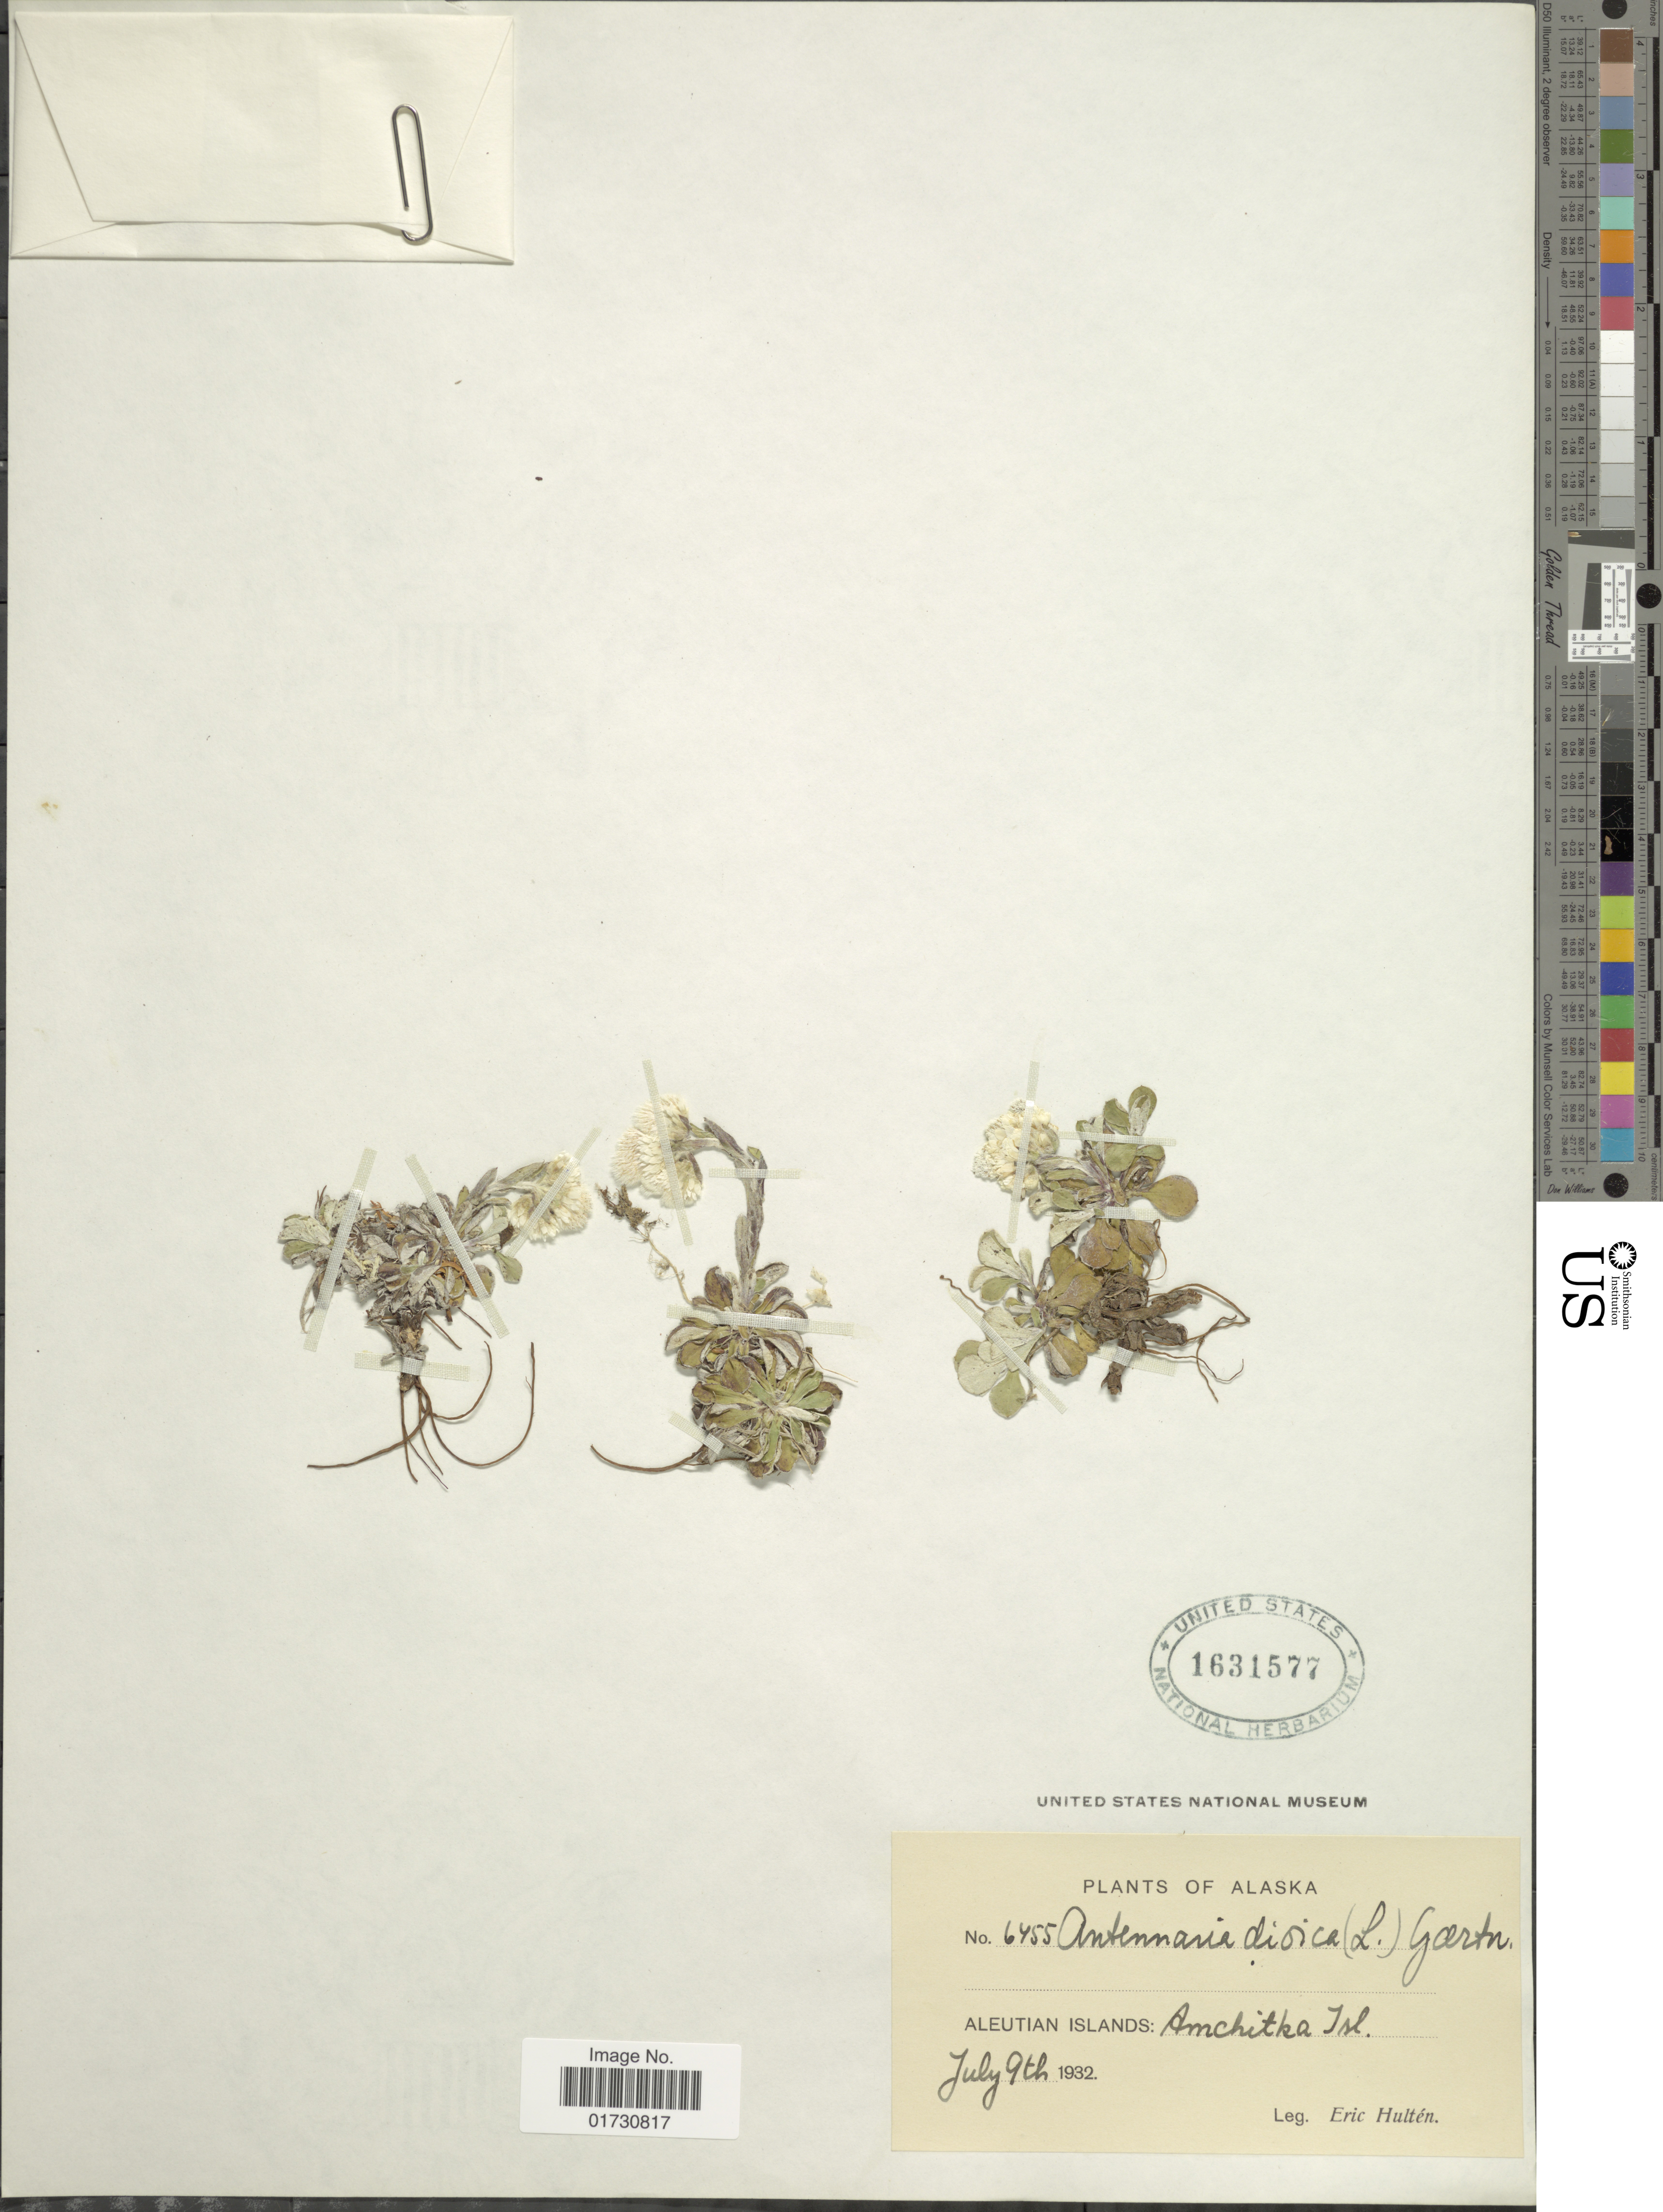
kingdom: Plantae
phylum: Tracheophyta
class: Magnoliopsida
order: Asterales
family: Asteraceae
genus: Antennaria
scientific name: Antennaria dioica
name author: (L.) Gaertn.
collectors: E. G. Hultén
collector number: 6455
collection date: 1932-07-09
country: United States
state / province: Alaska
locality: Aleutian Islands: Amchitka Isl.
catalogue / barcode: US 1631577